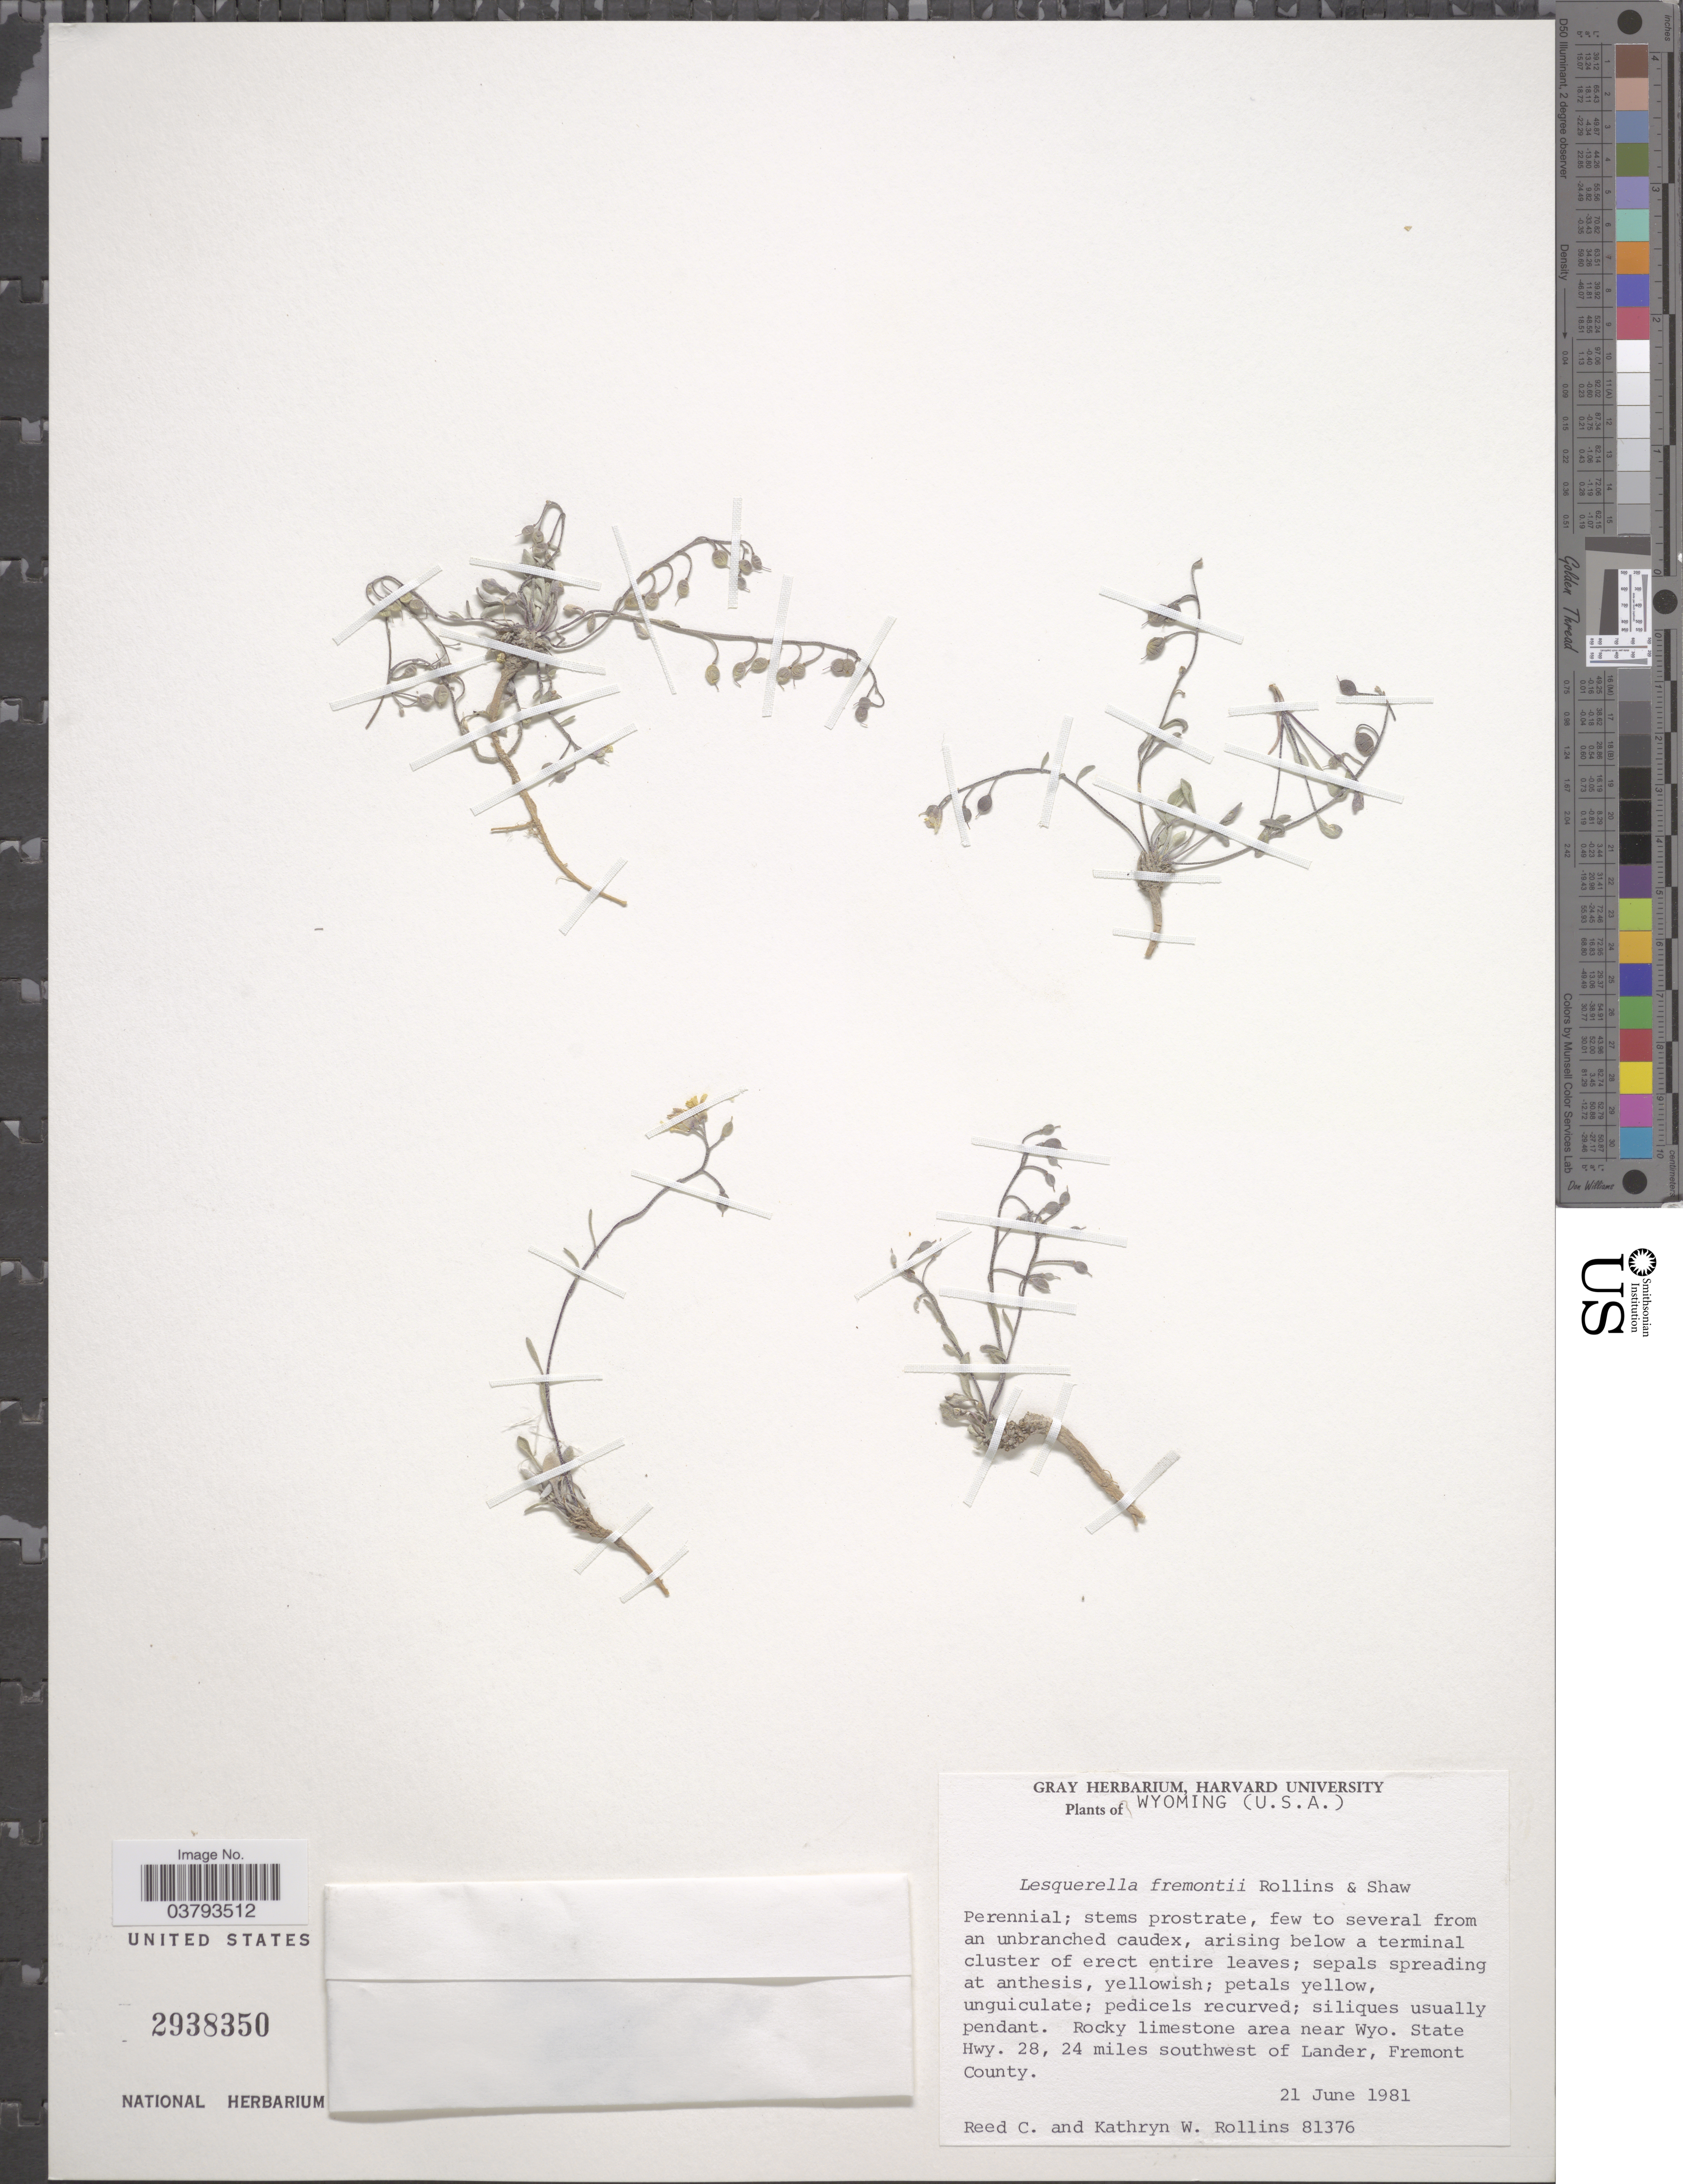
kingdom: Plantae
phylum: Tracheophyta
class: Magnoliopsida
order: Brassicales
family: Brassicaceae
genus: Lesquerella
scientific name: Lesquerella fremontii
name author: Rollins & E.A. Shaw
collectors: R. C. Rollins & K. W. Rollins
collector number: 81376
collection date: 1981-06-21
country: United States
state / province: Wyoming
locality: Rocky limestone area near Wyo. State Hwy. 28,24 miles southwest of Lander, Fremont County.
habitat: rocky limestone area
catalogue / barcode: US 2938350